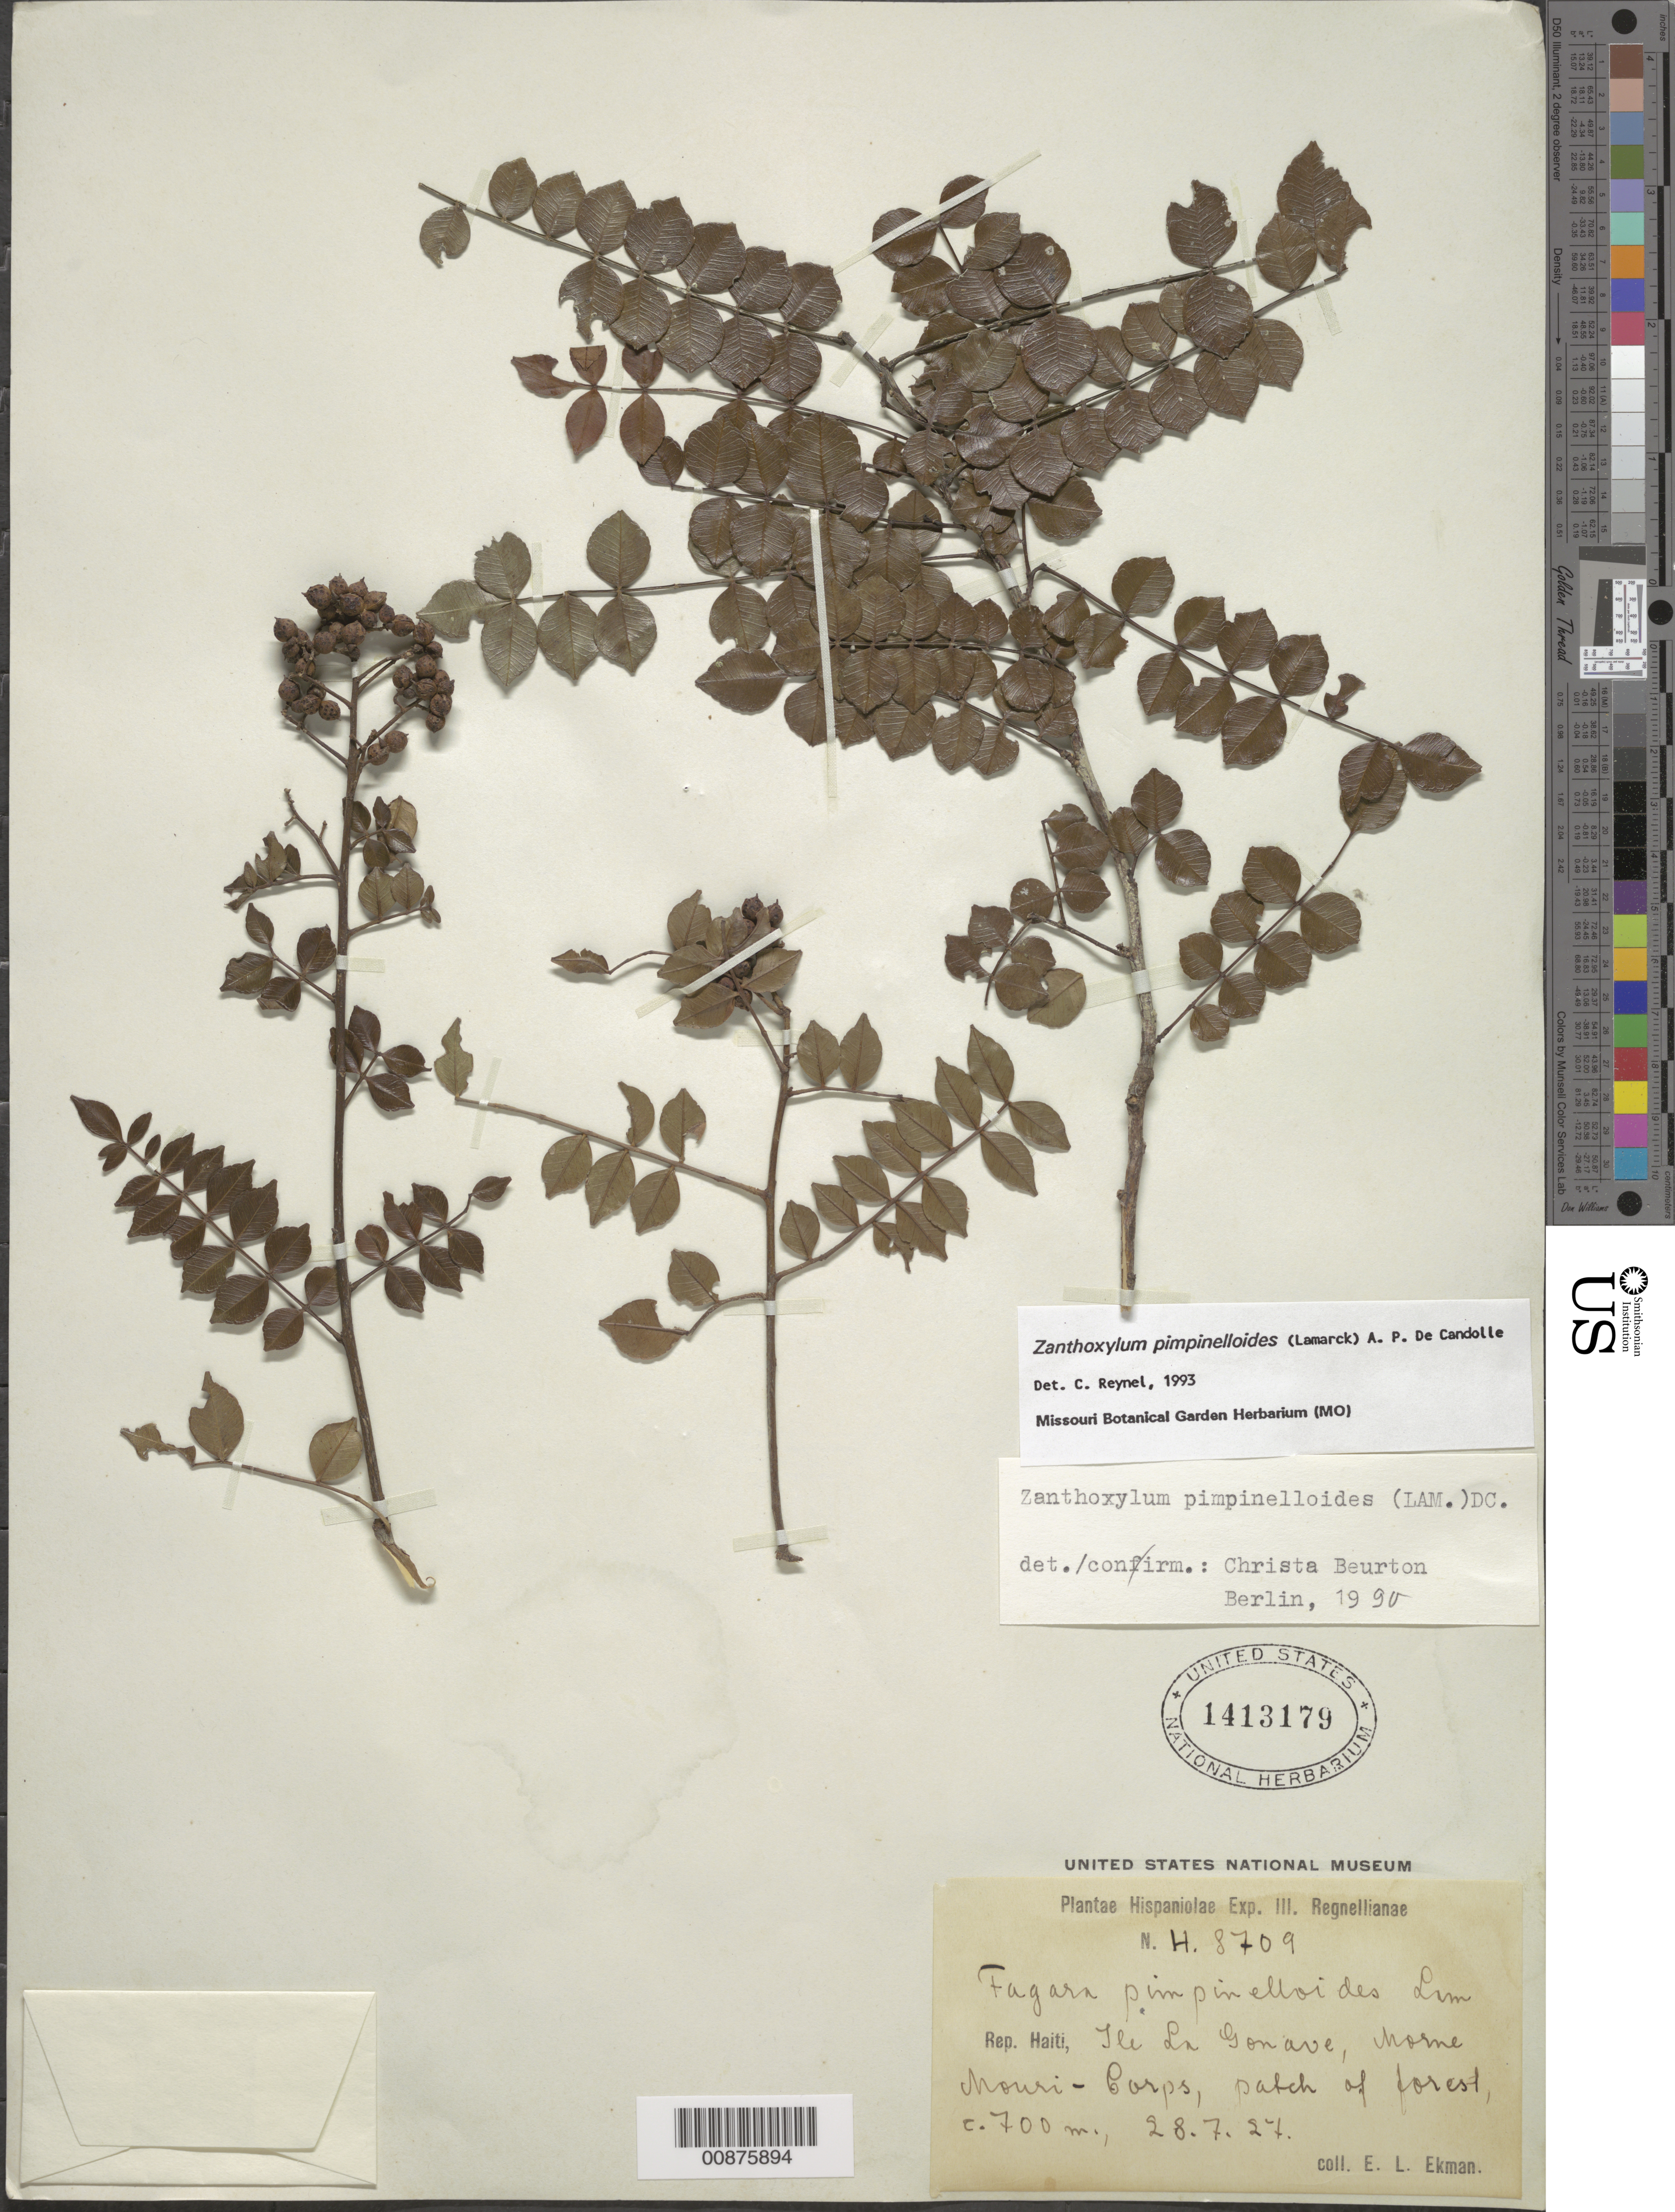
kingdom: Plantae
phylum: Tracheophyta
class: Magnoliopsida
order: Sapindales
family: Rutaceae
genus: Zanthoxylum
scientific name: Zanthoxylum pimpinelloides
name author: (Lam.) DC.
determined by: Reynel, Carlos A., (MO), Missouri Botanical Garden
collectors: E. L. Ekman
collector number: H 8709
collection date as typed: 28 Jul 1927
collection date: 1927-07-28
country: Haiti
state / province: Ouest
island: Île de la Gonâve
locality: Morne Mouri Corps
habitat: Patch of forest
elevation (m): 700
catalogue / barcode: US 1413179